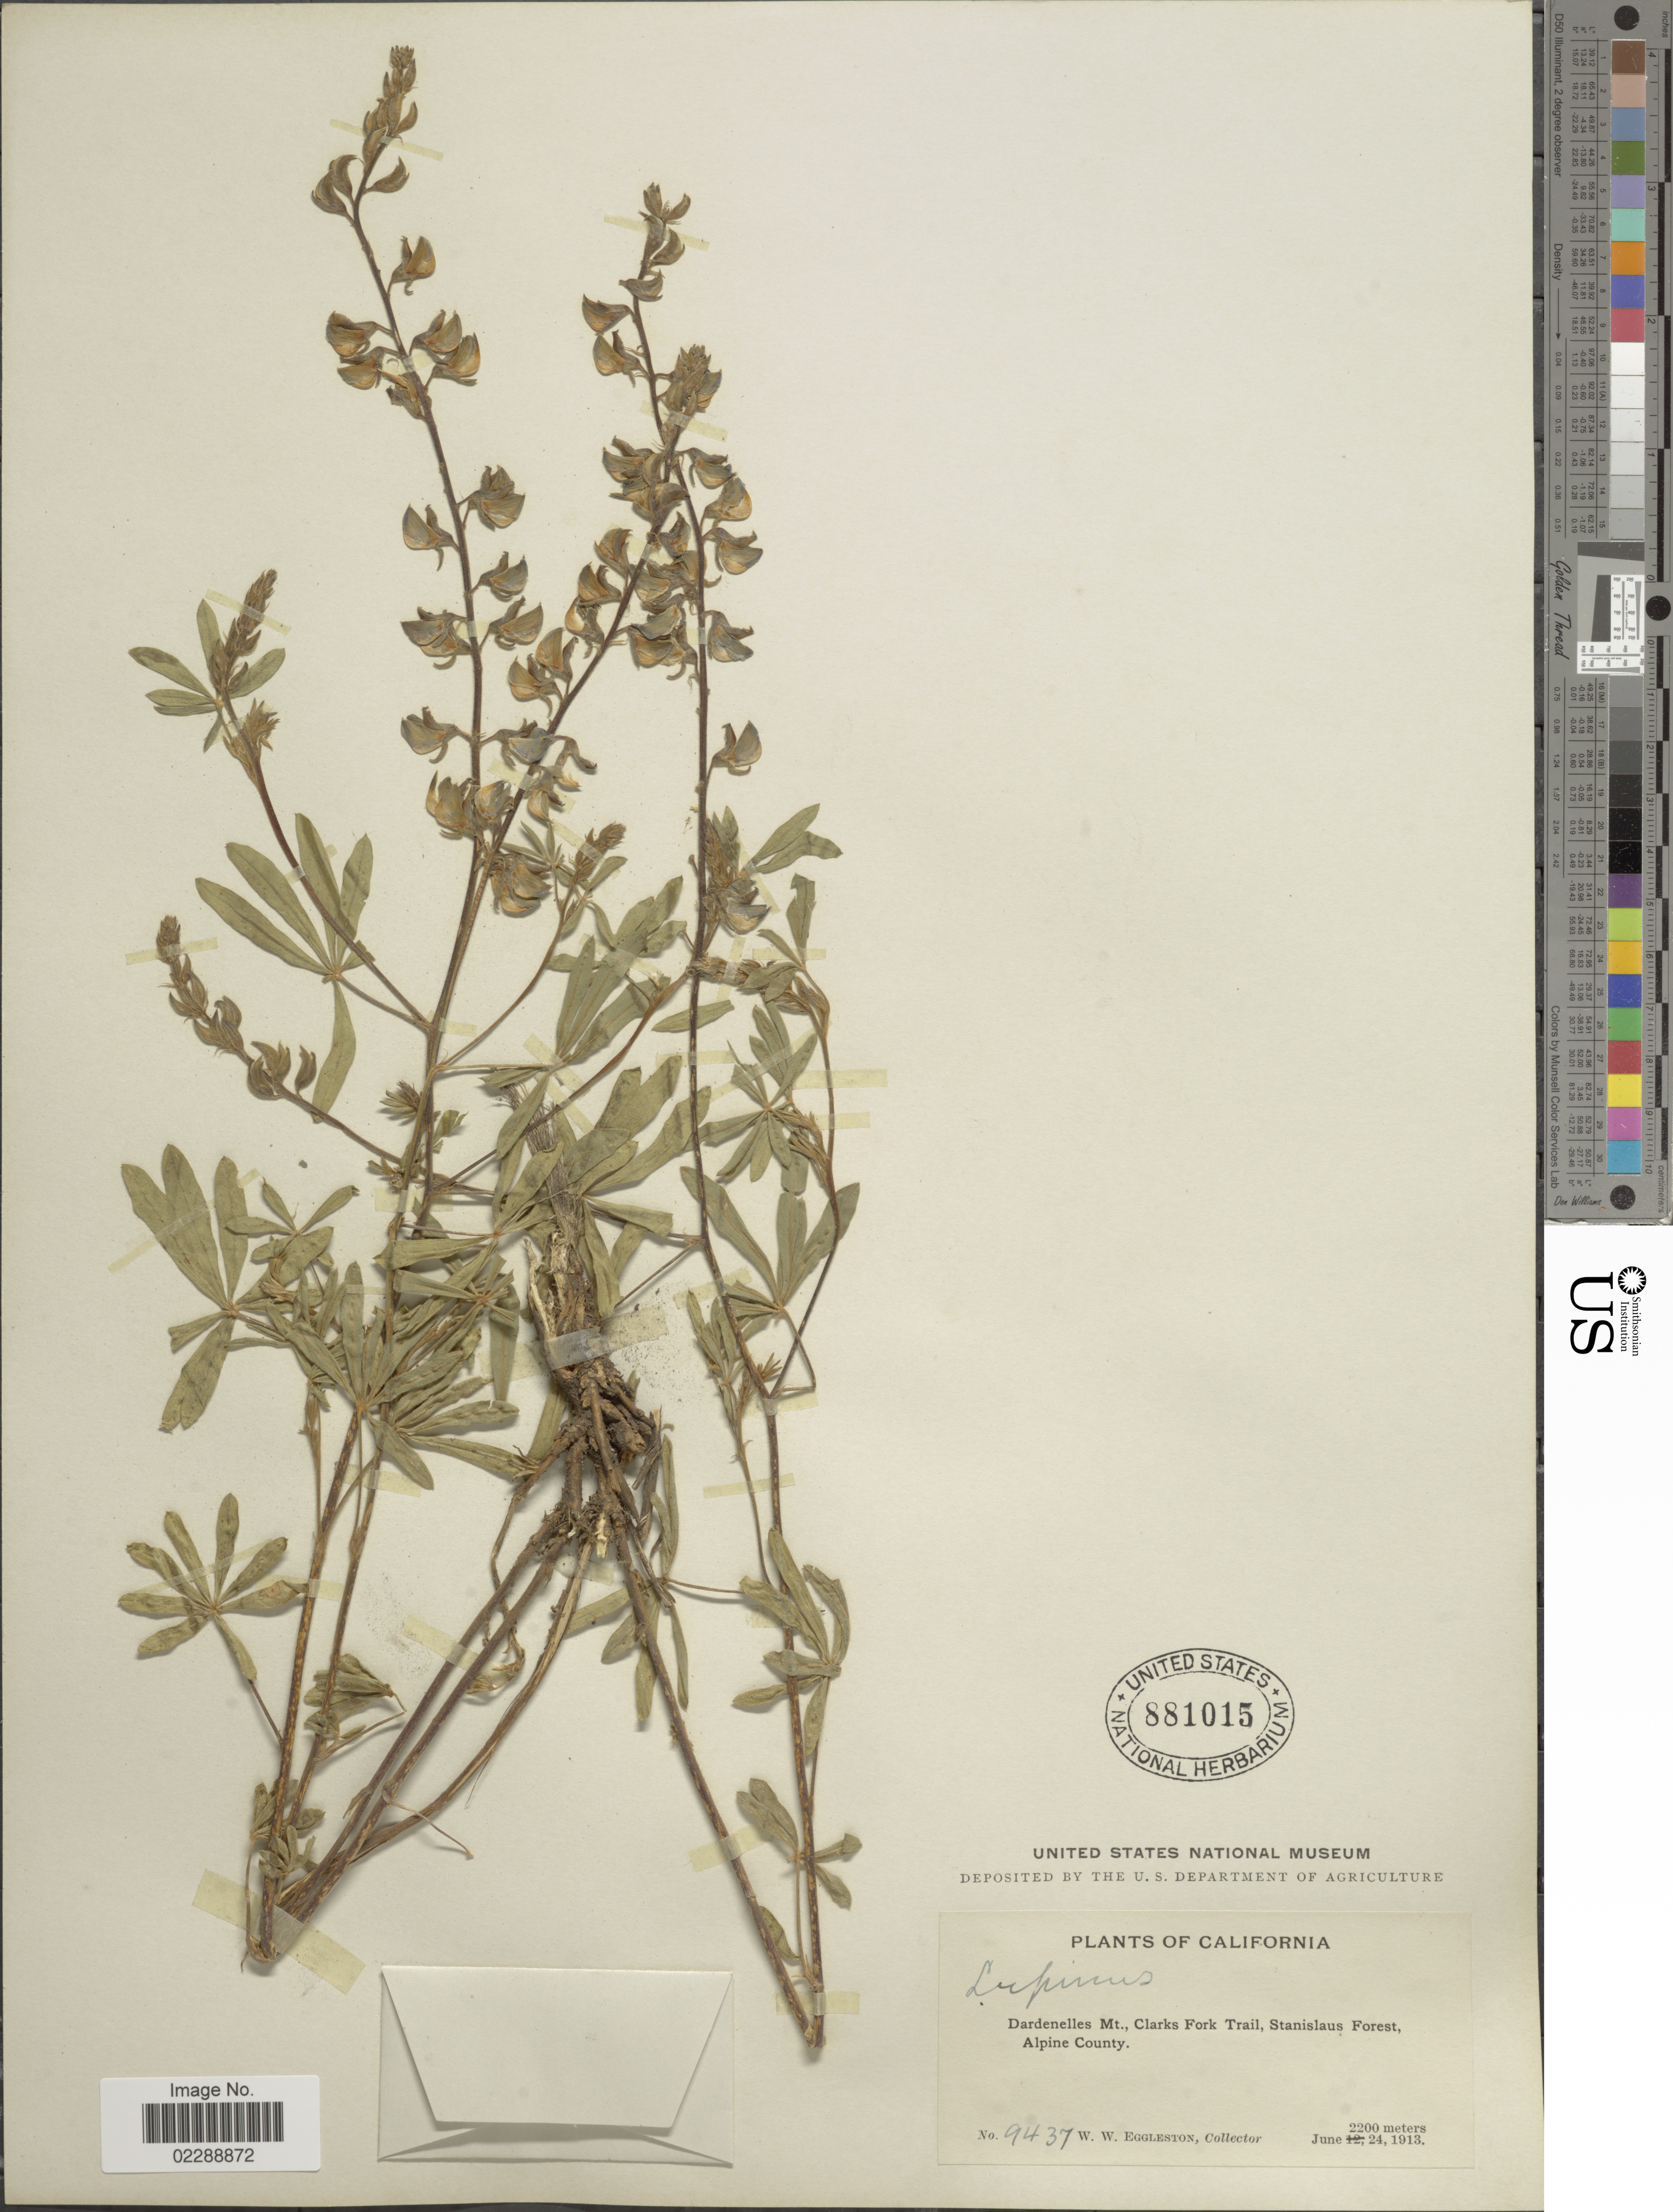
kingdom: Plantae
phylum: Tracheophyta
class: Magnoliopsida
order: Fabales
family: Fabaceae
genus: Lupinus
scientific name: Lupinus sp.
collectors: W. W. Eggleston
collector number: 9437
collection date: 1913-06-24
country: United States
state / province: California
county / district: Alpine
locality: Dardenelles Mt., Clarks Fork Trail, Stanislaus Forest, Alpine County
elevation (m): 2200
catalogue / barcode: US 881015